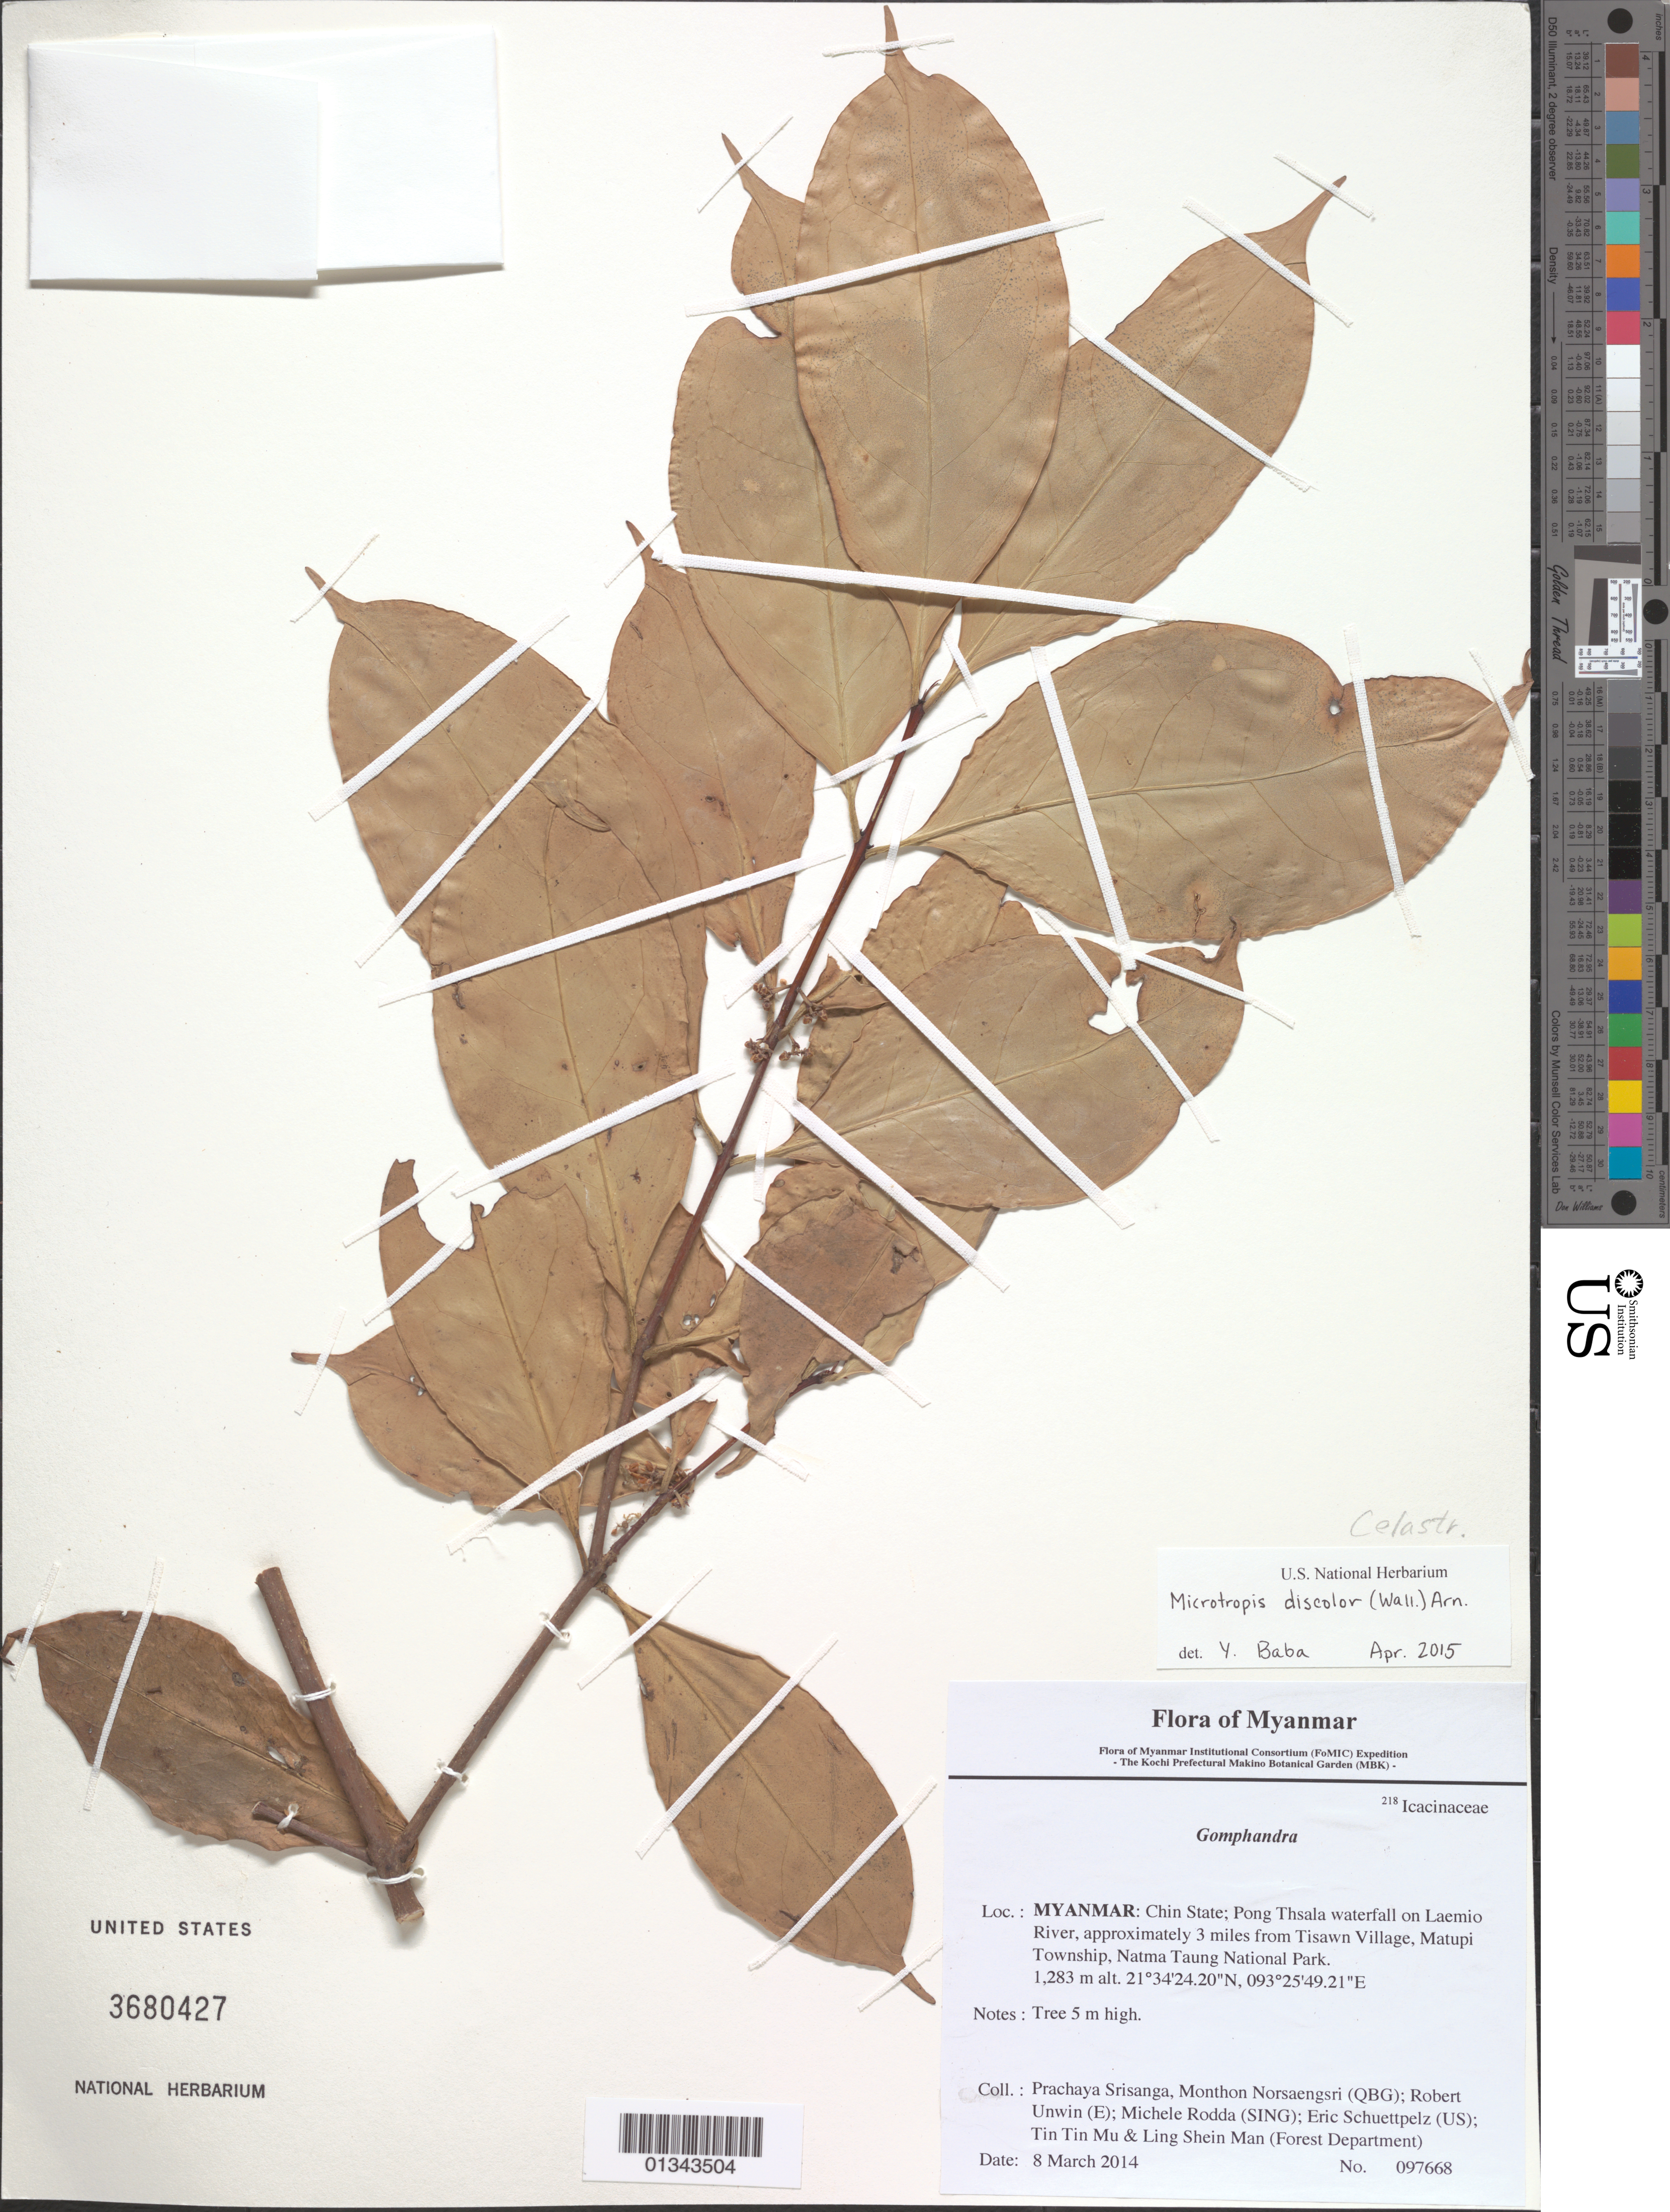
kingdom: Plantae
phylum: Tracheophyta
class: Magnoliopsida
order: Celastrales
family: Celastraceae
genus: Microtropis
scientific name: Microtropis discolor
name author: (Wall.) Arn.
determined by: Baba, Y.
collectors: P. Srisanga, M. Norsaengsri, R. Unwin, M. Rodda, E. Schuettpelz, Tin Tin Mu & Ling Shein Man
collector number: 97668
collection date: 2014-03-08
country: Myanmar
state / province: Chin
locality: Pong Thsala waterfall on Laemio River, approximately 3 miles from Tisawn Village, Matupi Township, Natma Taung National Park.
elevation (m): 1283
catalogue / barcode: US 3680427